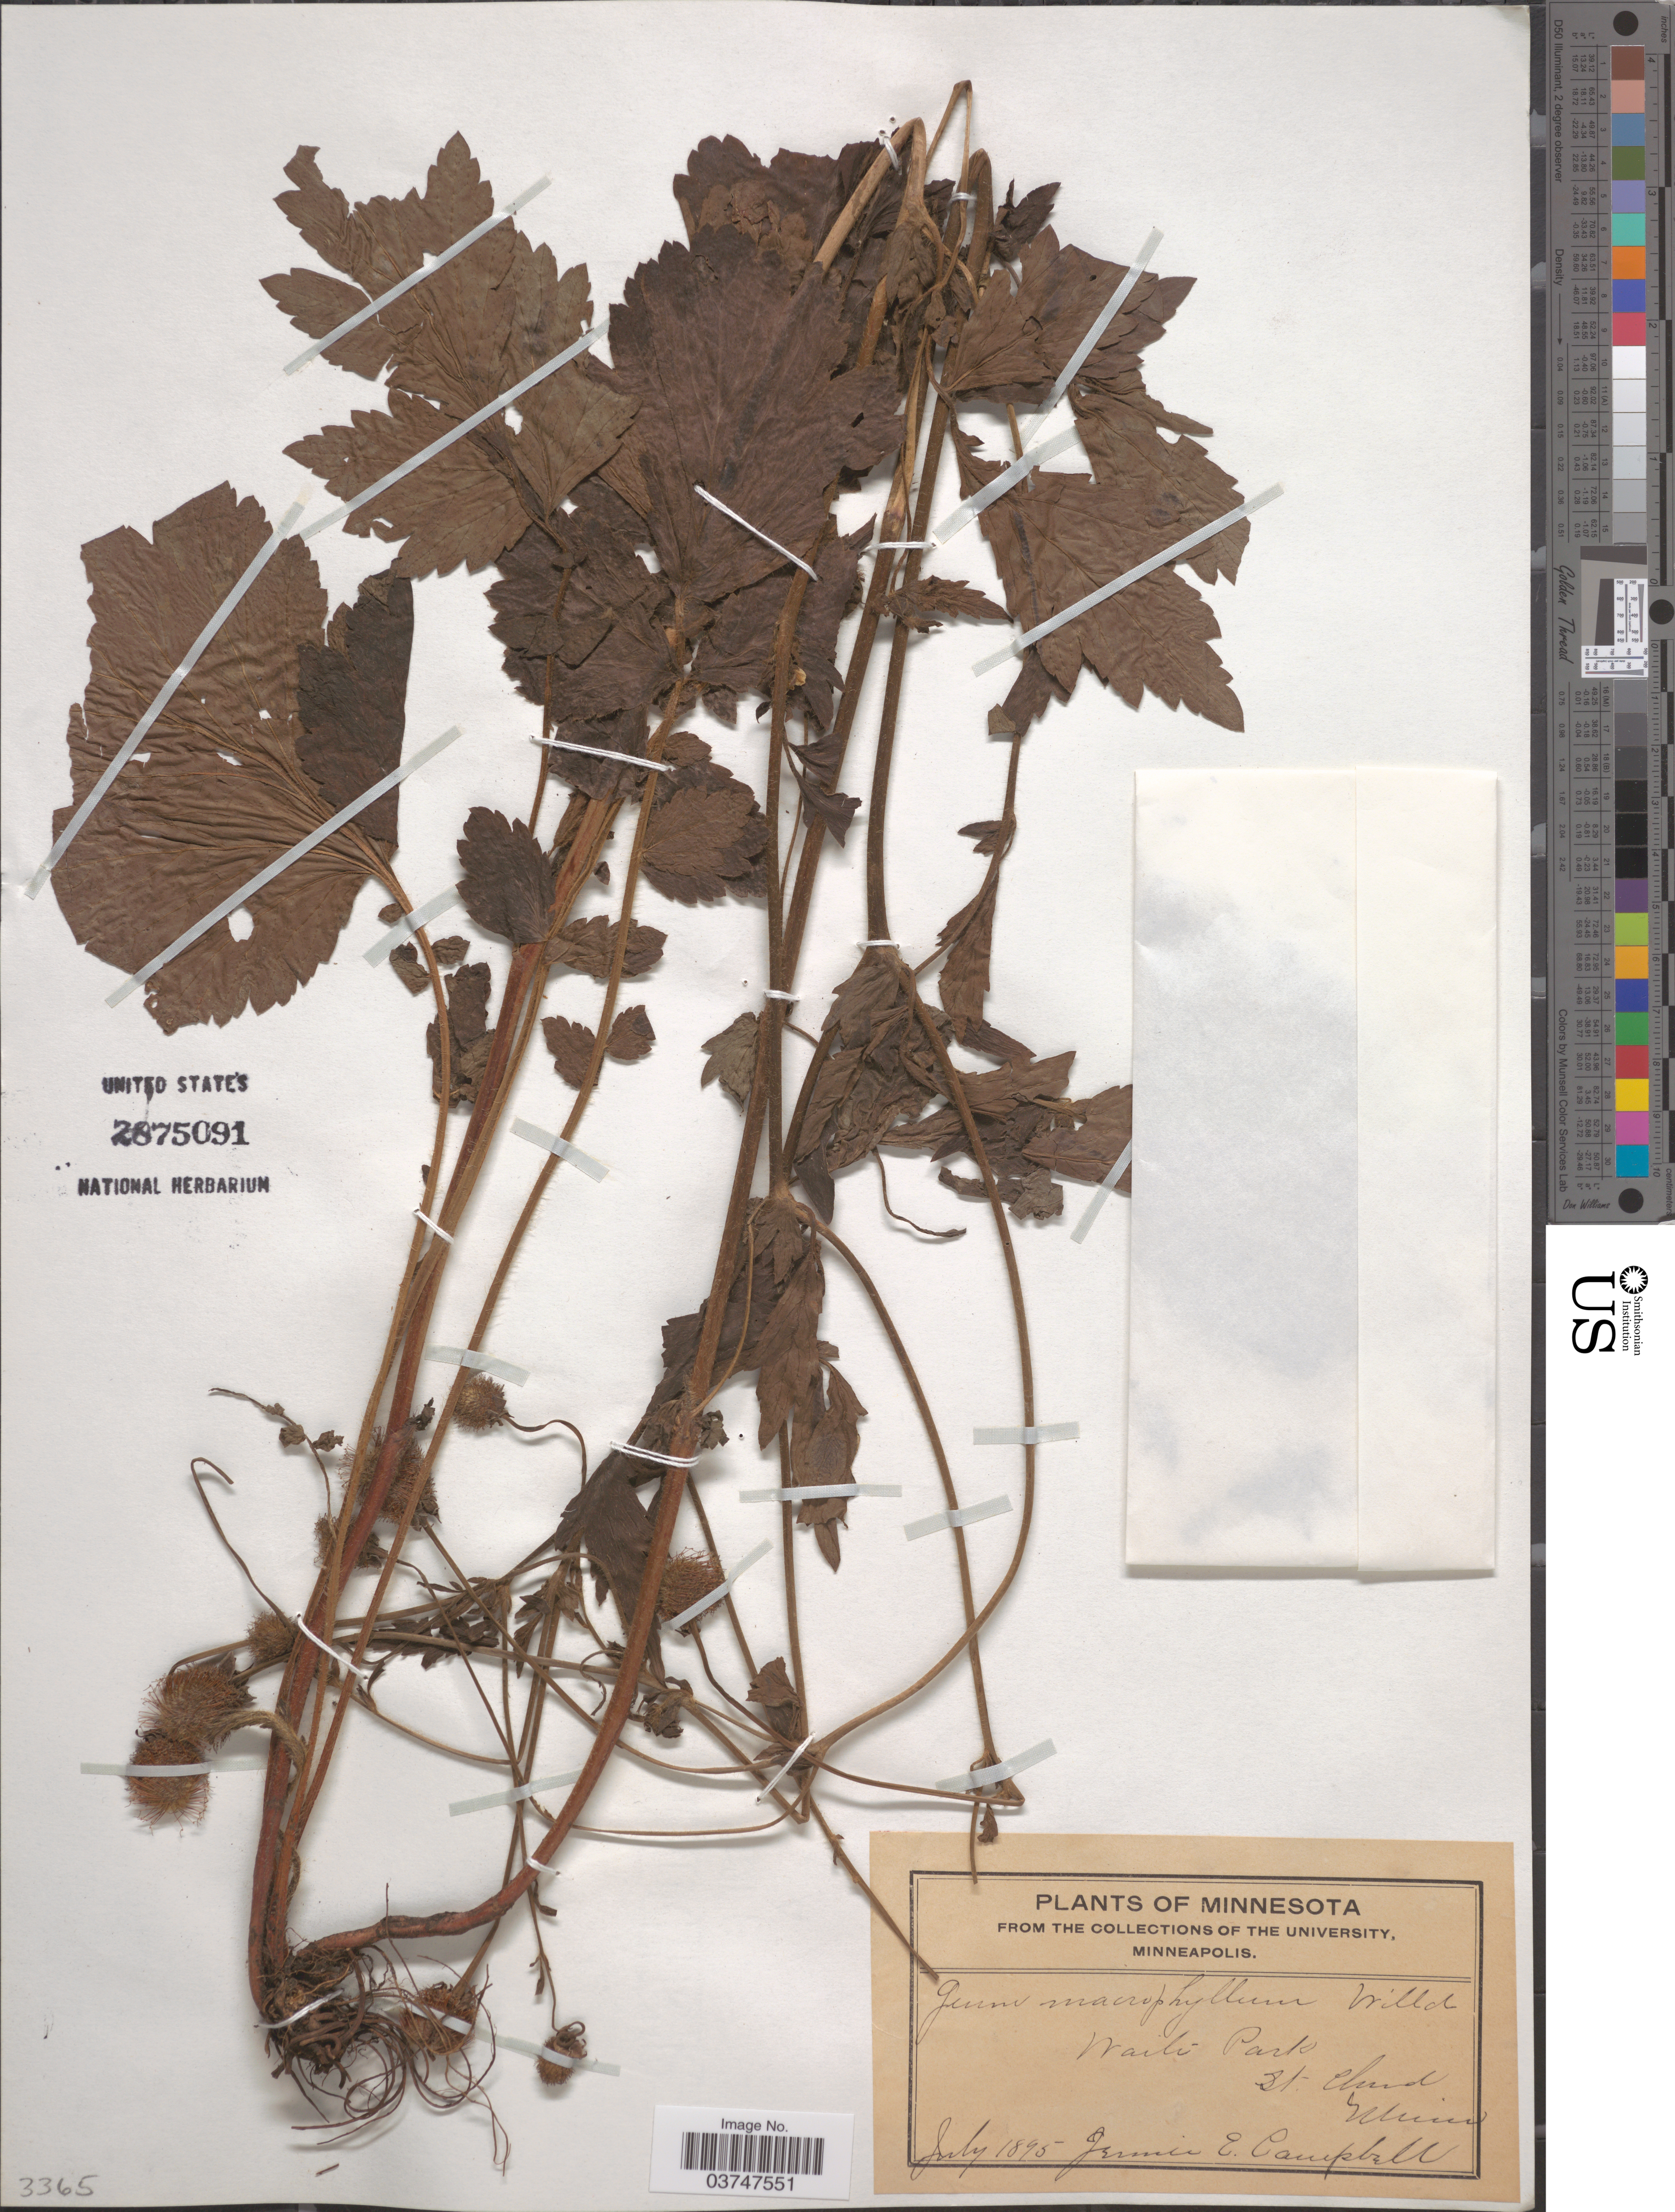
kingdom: Plantae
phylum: Tracheophyta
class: Magnoliopsida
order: Rosales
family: Rosaceae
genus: Geum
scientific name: Geum macrophyllum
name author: Willd.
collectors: J. E. Campbell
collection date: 1895-07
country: United States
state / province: Minnesota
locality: Waite Park, St. Cloud.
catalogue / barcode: US 2875091